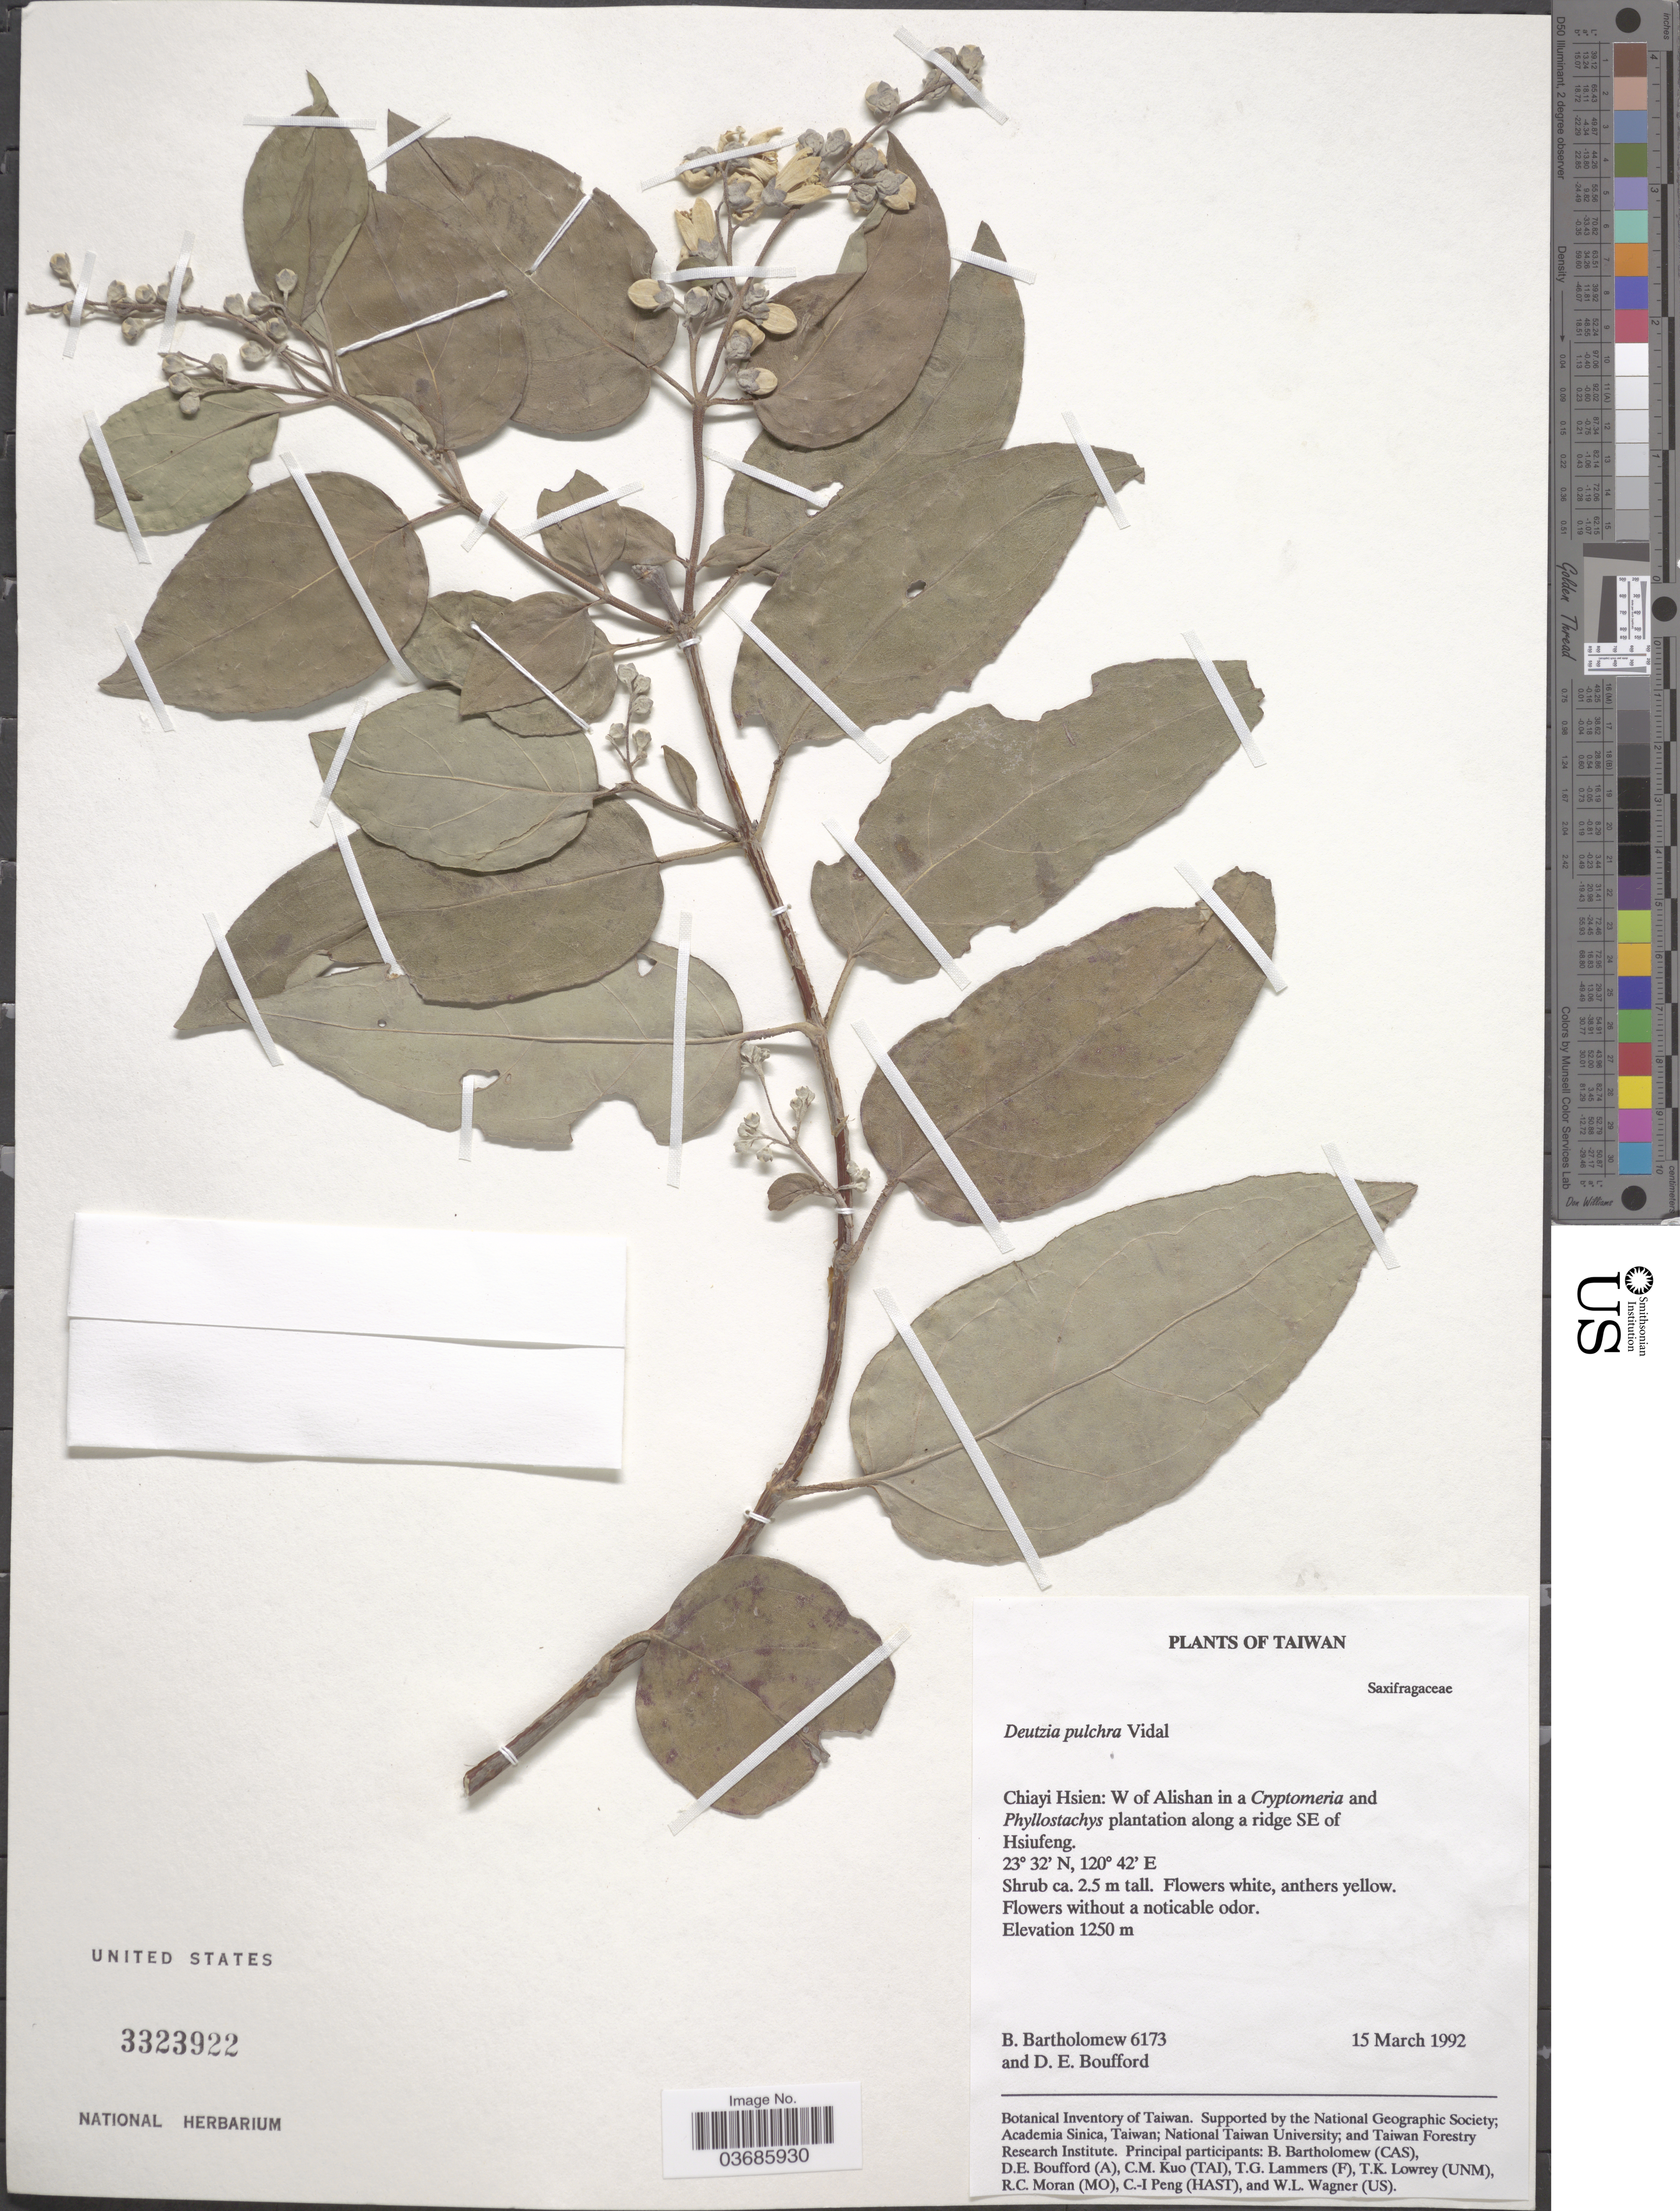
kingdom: Plantae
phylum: Tracheophyta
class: Magnoliopsida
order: Cornales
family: Hydrangeaceae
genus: Deutzia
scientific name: Deutzia pulchra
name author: Vidal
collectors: B. Bartholomew & D. E. Boufford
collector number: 6173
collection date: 1992-03-15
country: Taiwan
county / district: Chiayi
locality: Chiayi Hsien: W of Alishan in a Cryptomeria and Phyllostachys plantation along a ridge SE of Hsiufeng.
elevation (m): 1250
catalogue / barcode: US 3323922